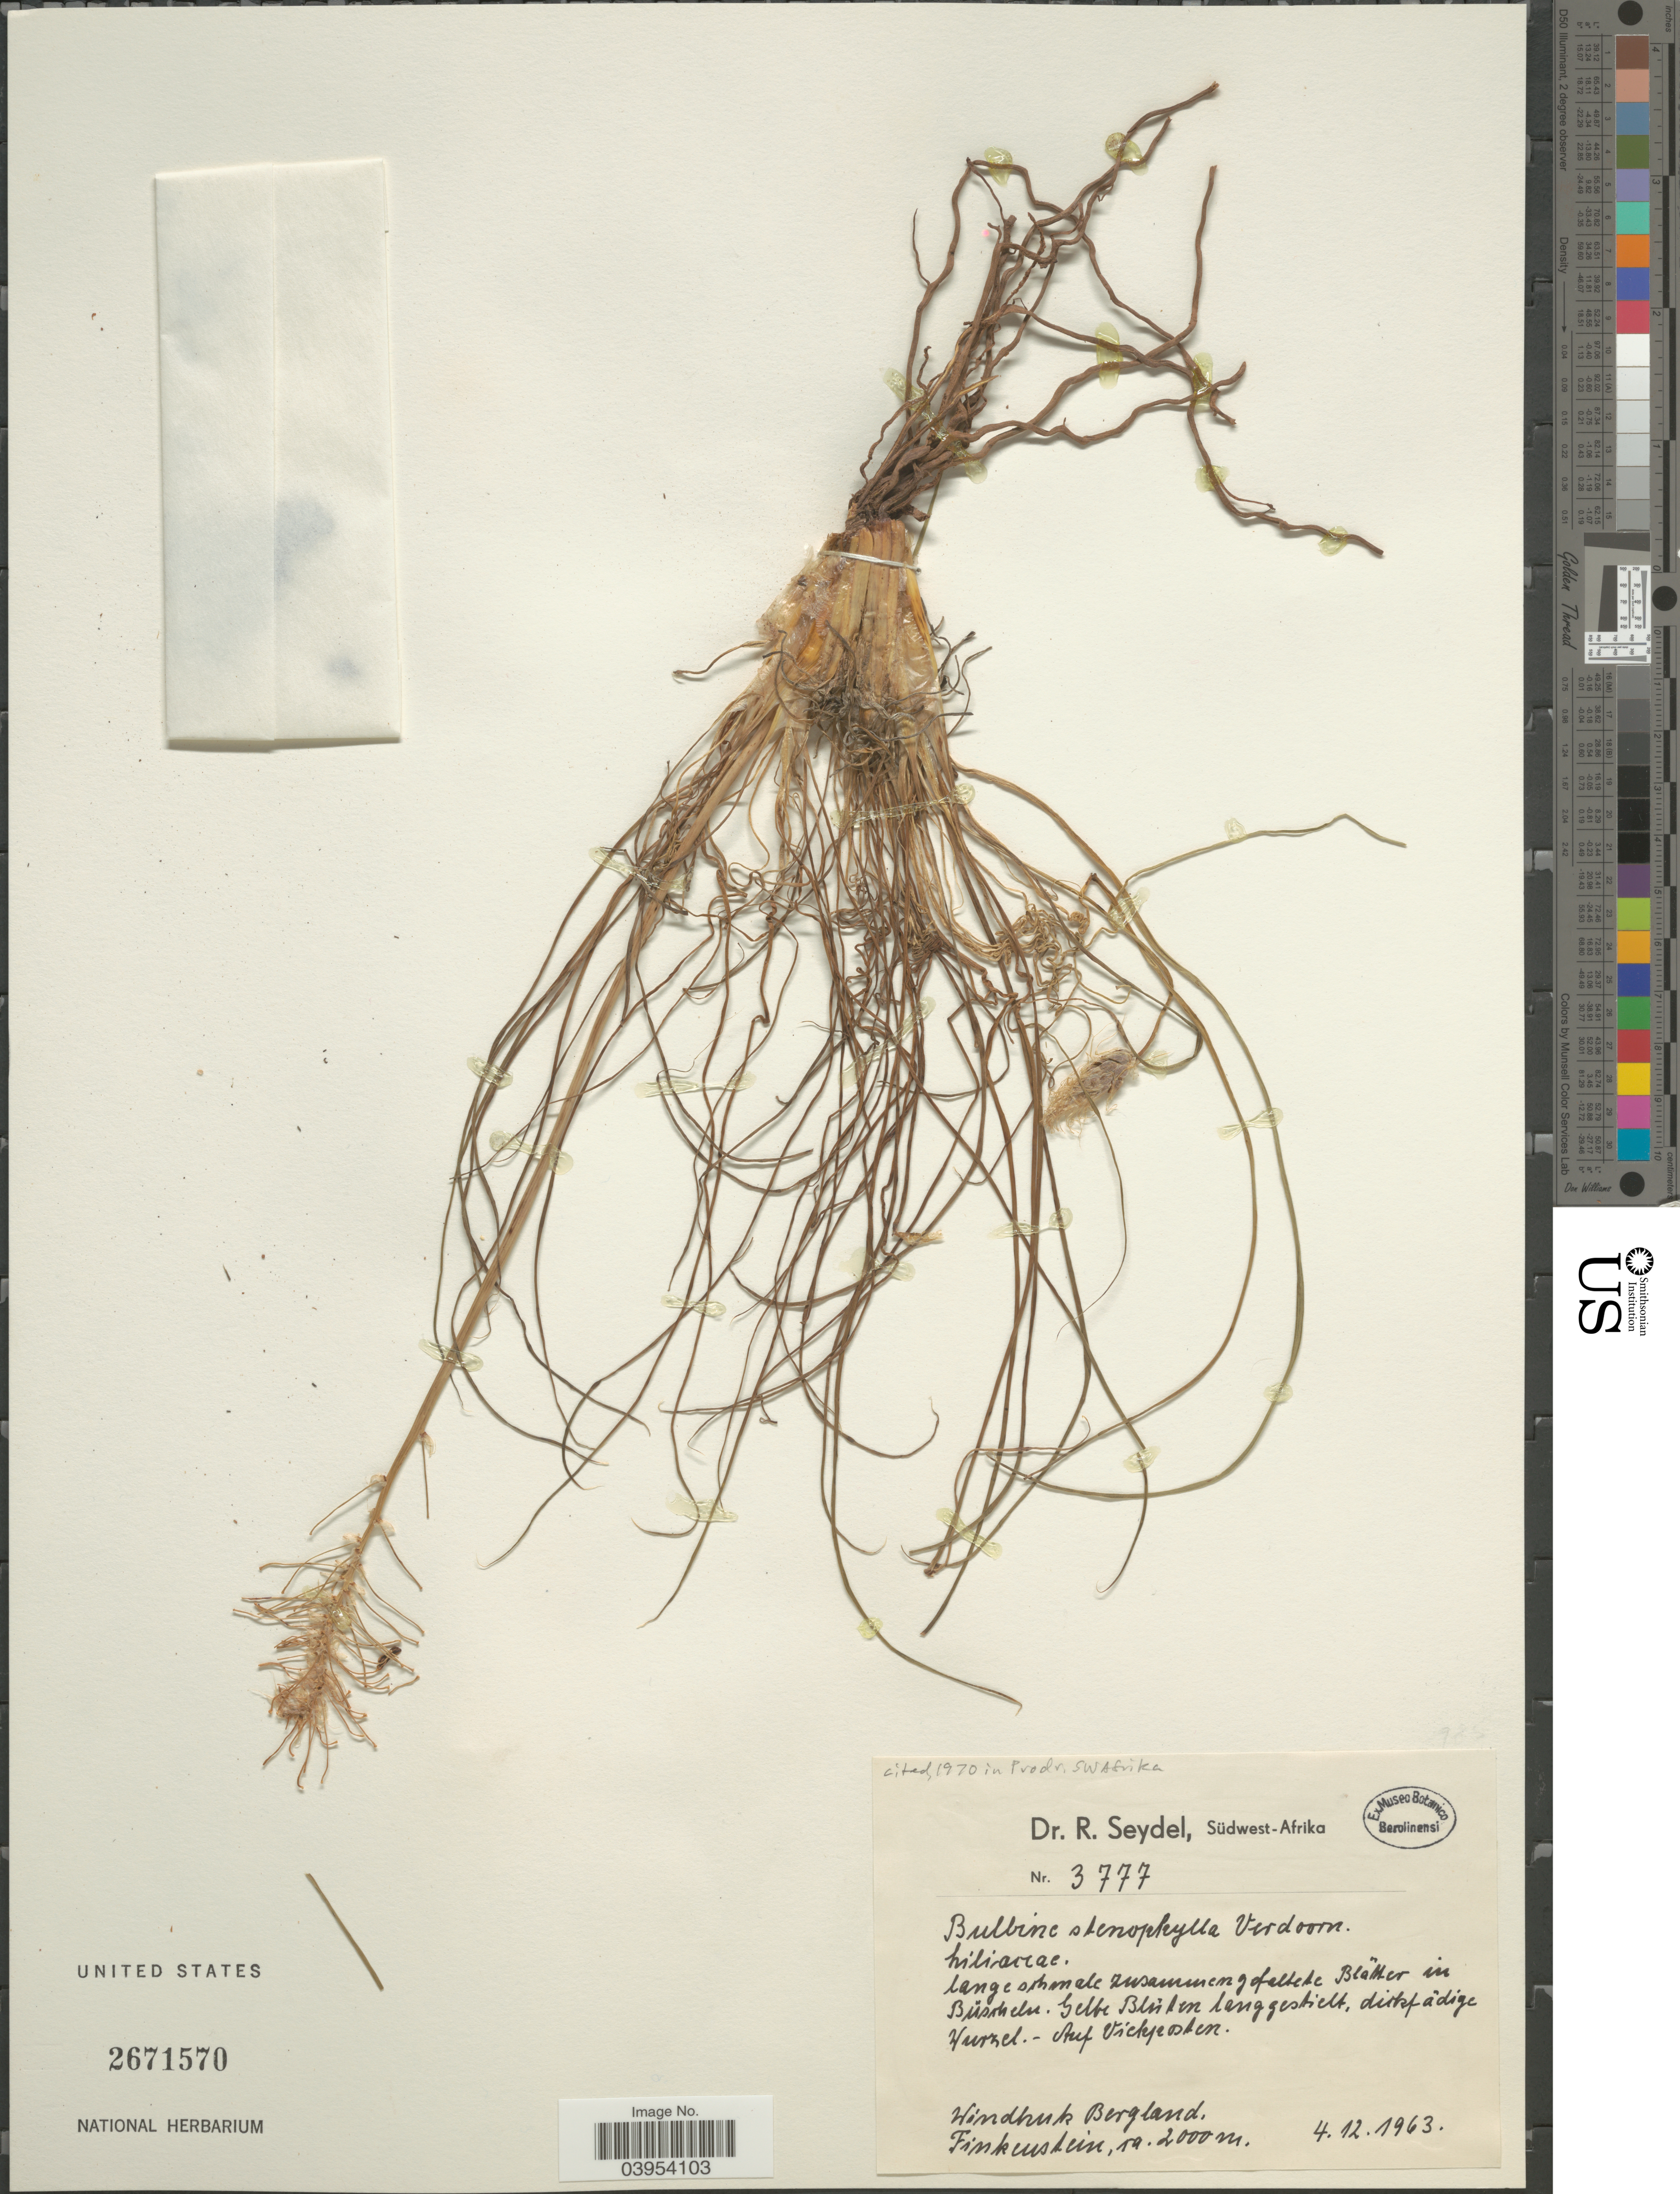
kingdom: Plantae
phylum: Tracheophyta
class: Liliopsida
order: Asparagales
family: Asphodelaceae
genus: Bulbine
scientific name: Bulbine stenophylla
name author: Verd.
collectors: R. Seydel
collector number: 3777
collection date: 1963-12-04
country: Namibia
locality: Windhuk Bergland. Finkenstein.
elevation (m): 2000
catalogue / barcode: US 2671570